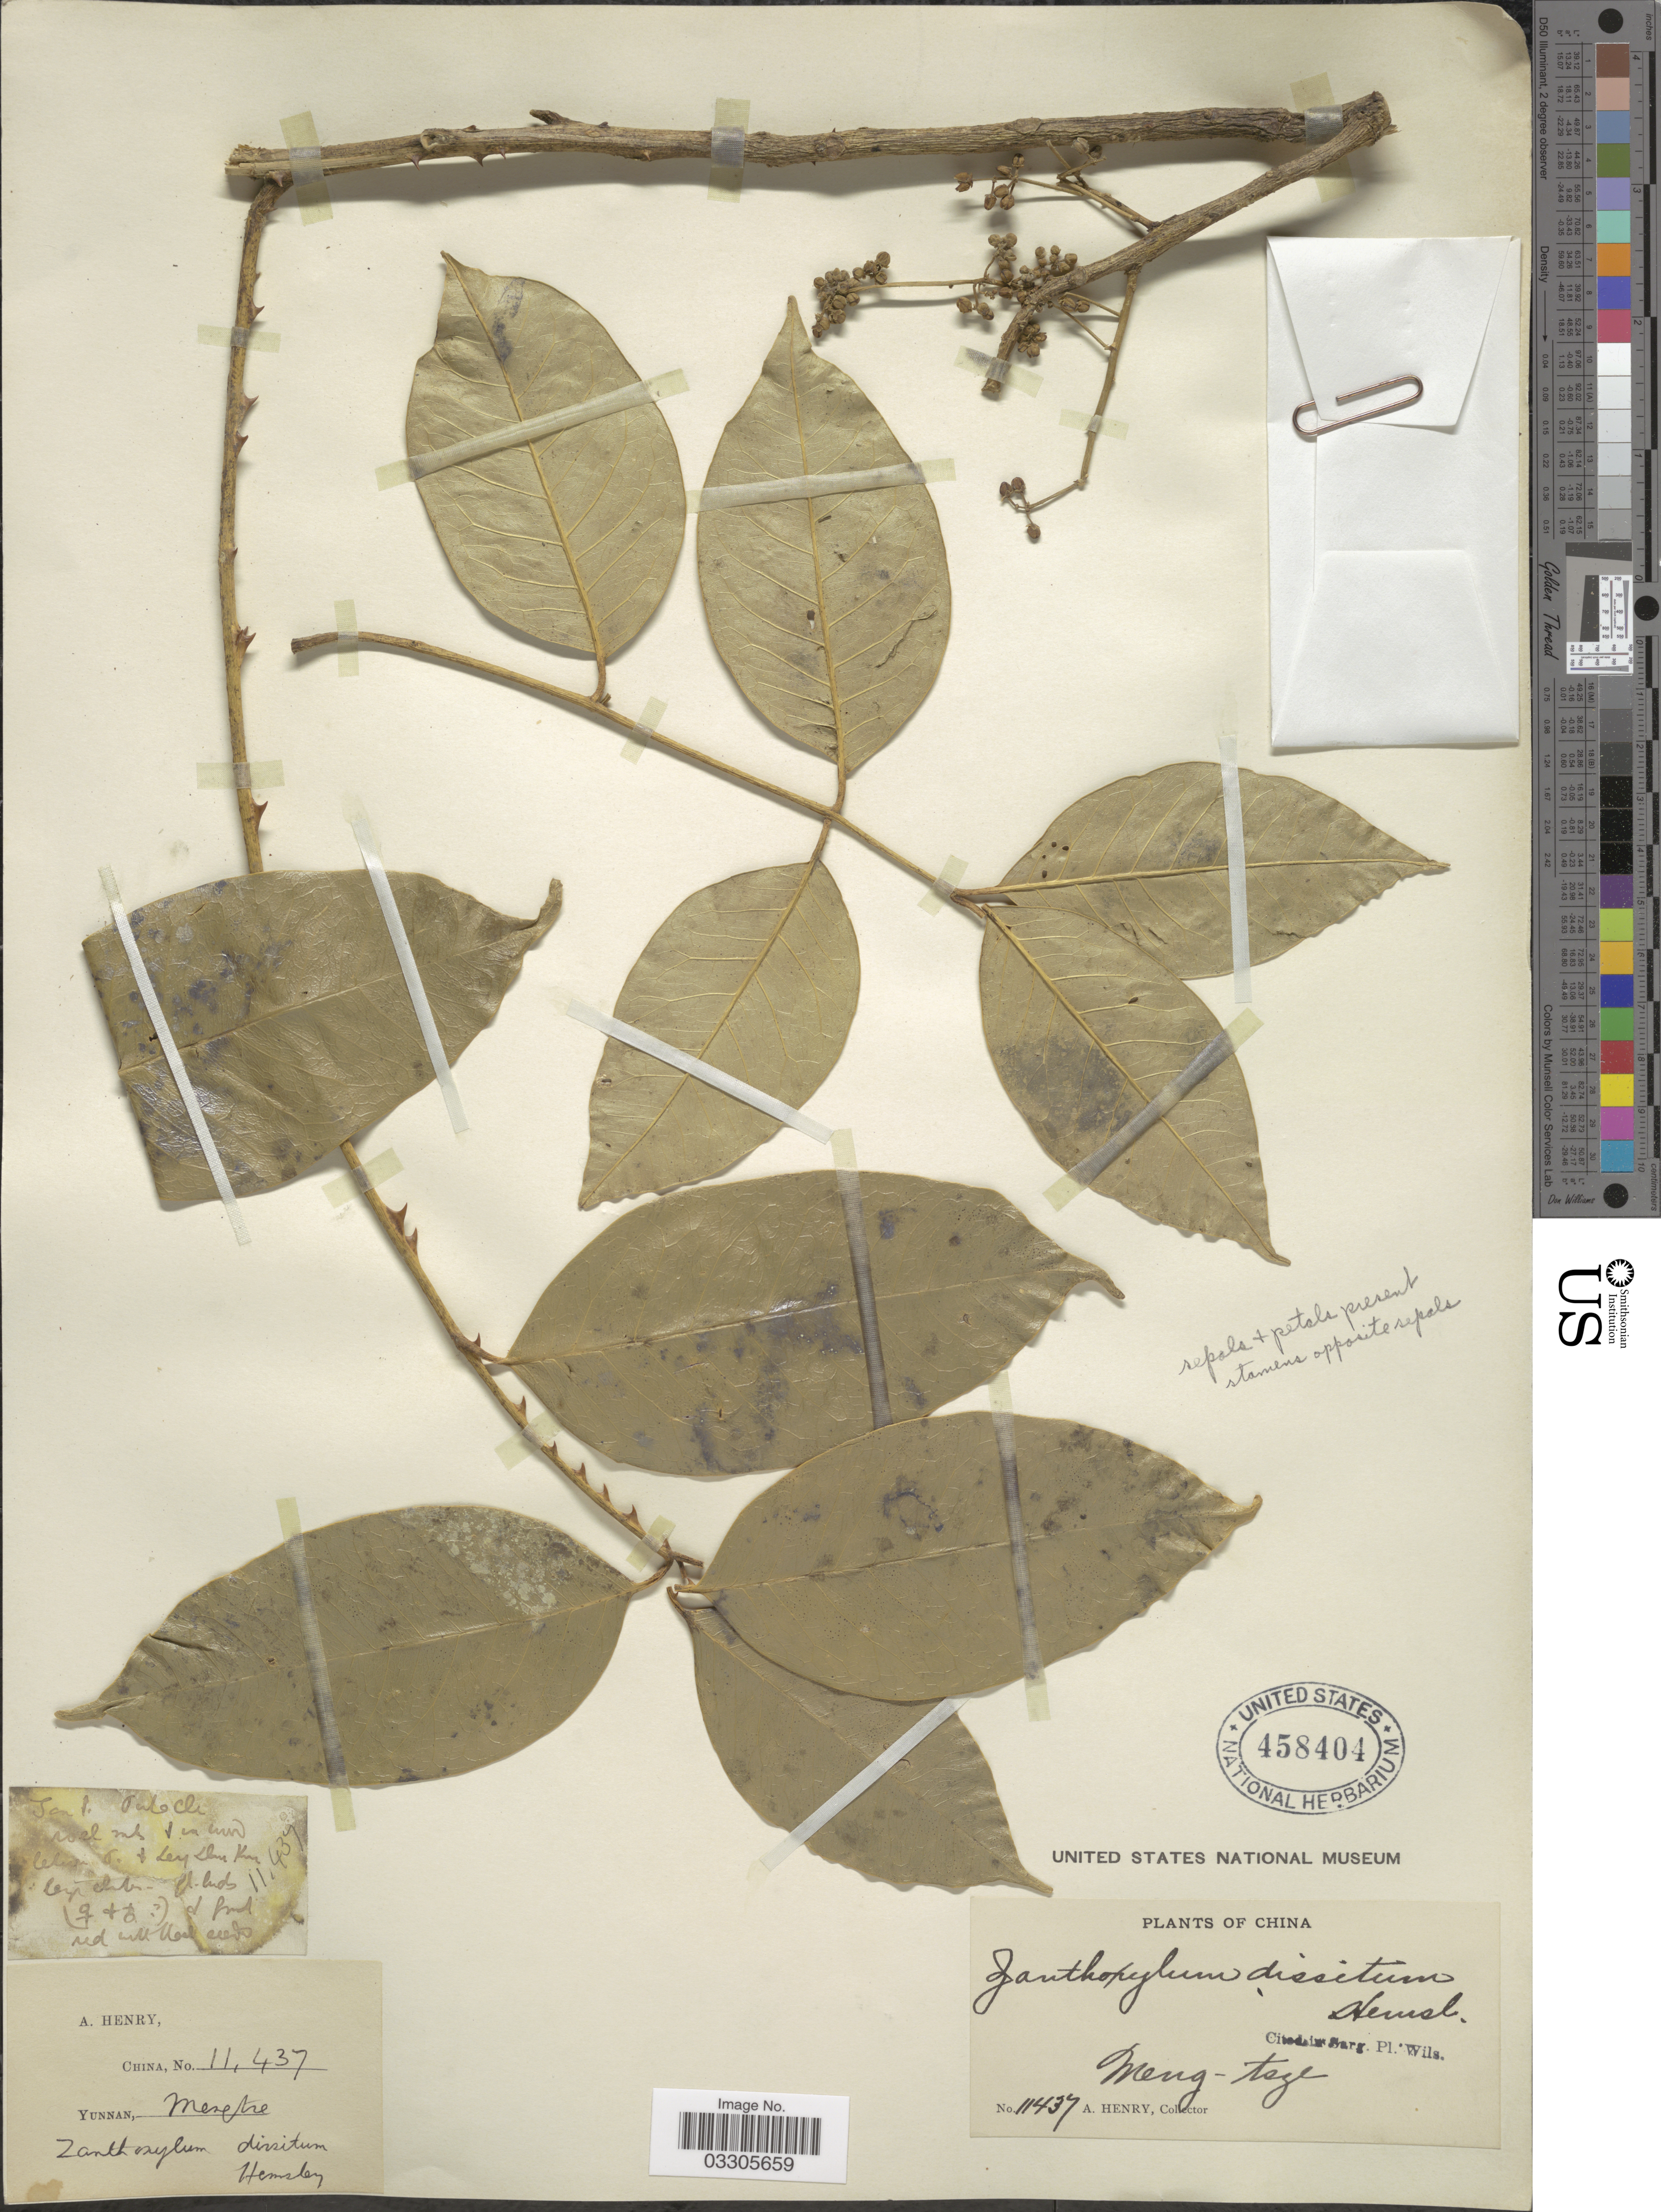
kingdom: Plantae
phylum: Tracheophyta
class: Magnoliopsida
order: Sapindales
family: Rutaceae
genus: Zanthoxylum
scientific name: Zanthoxylum dissitum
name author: Hemsl.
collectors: A. Henry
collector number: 11437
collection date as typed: Transcribed d/m/y: /1/1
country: China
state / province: Yunnan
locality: Meng-tsze.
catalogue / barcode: US 458404